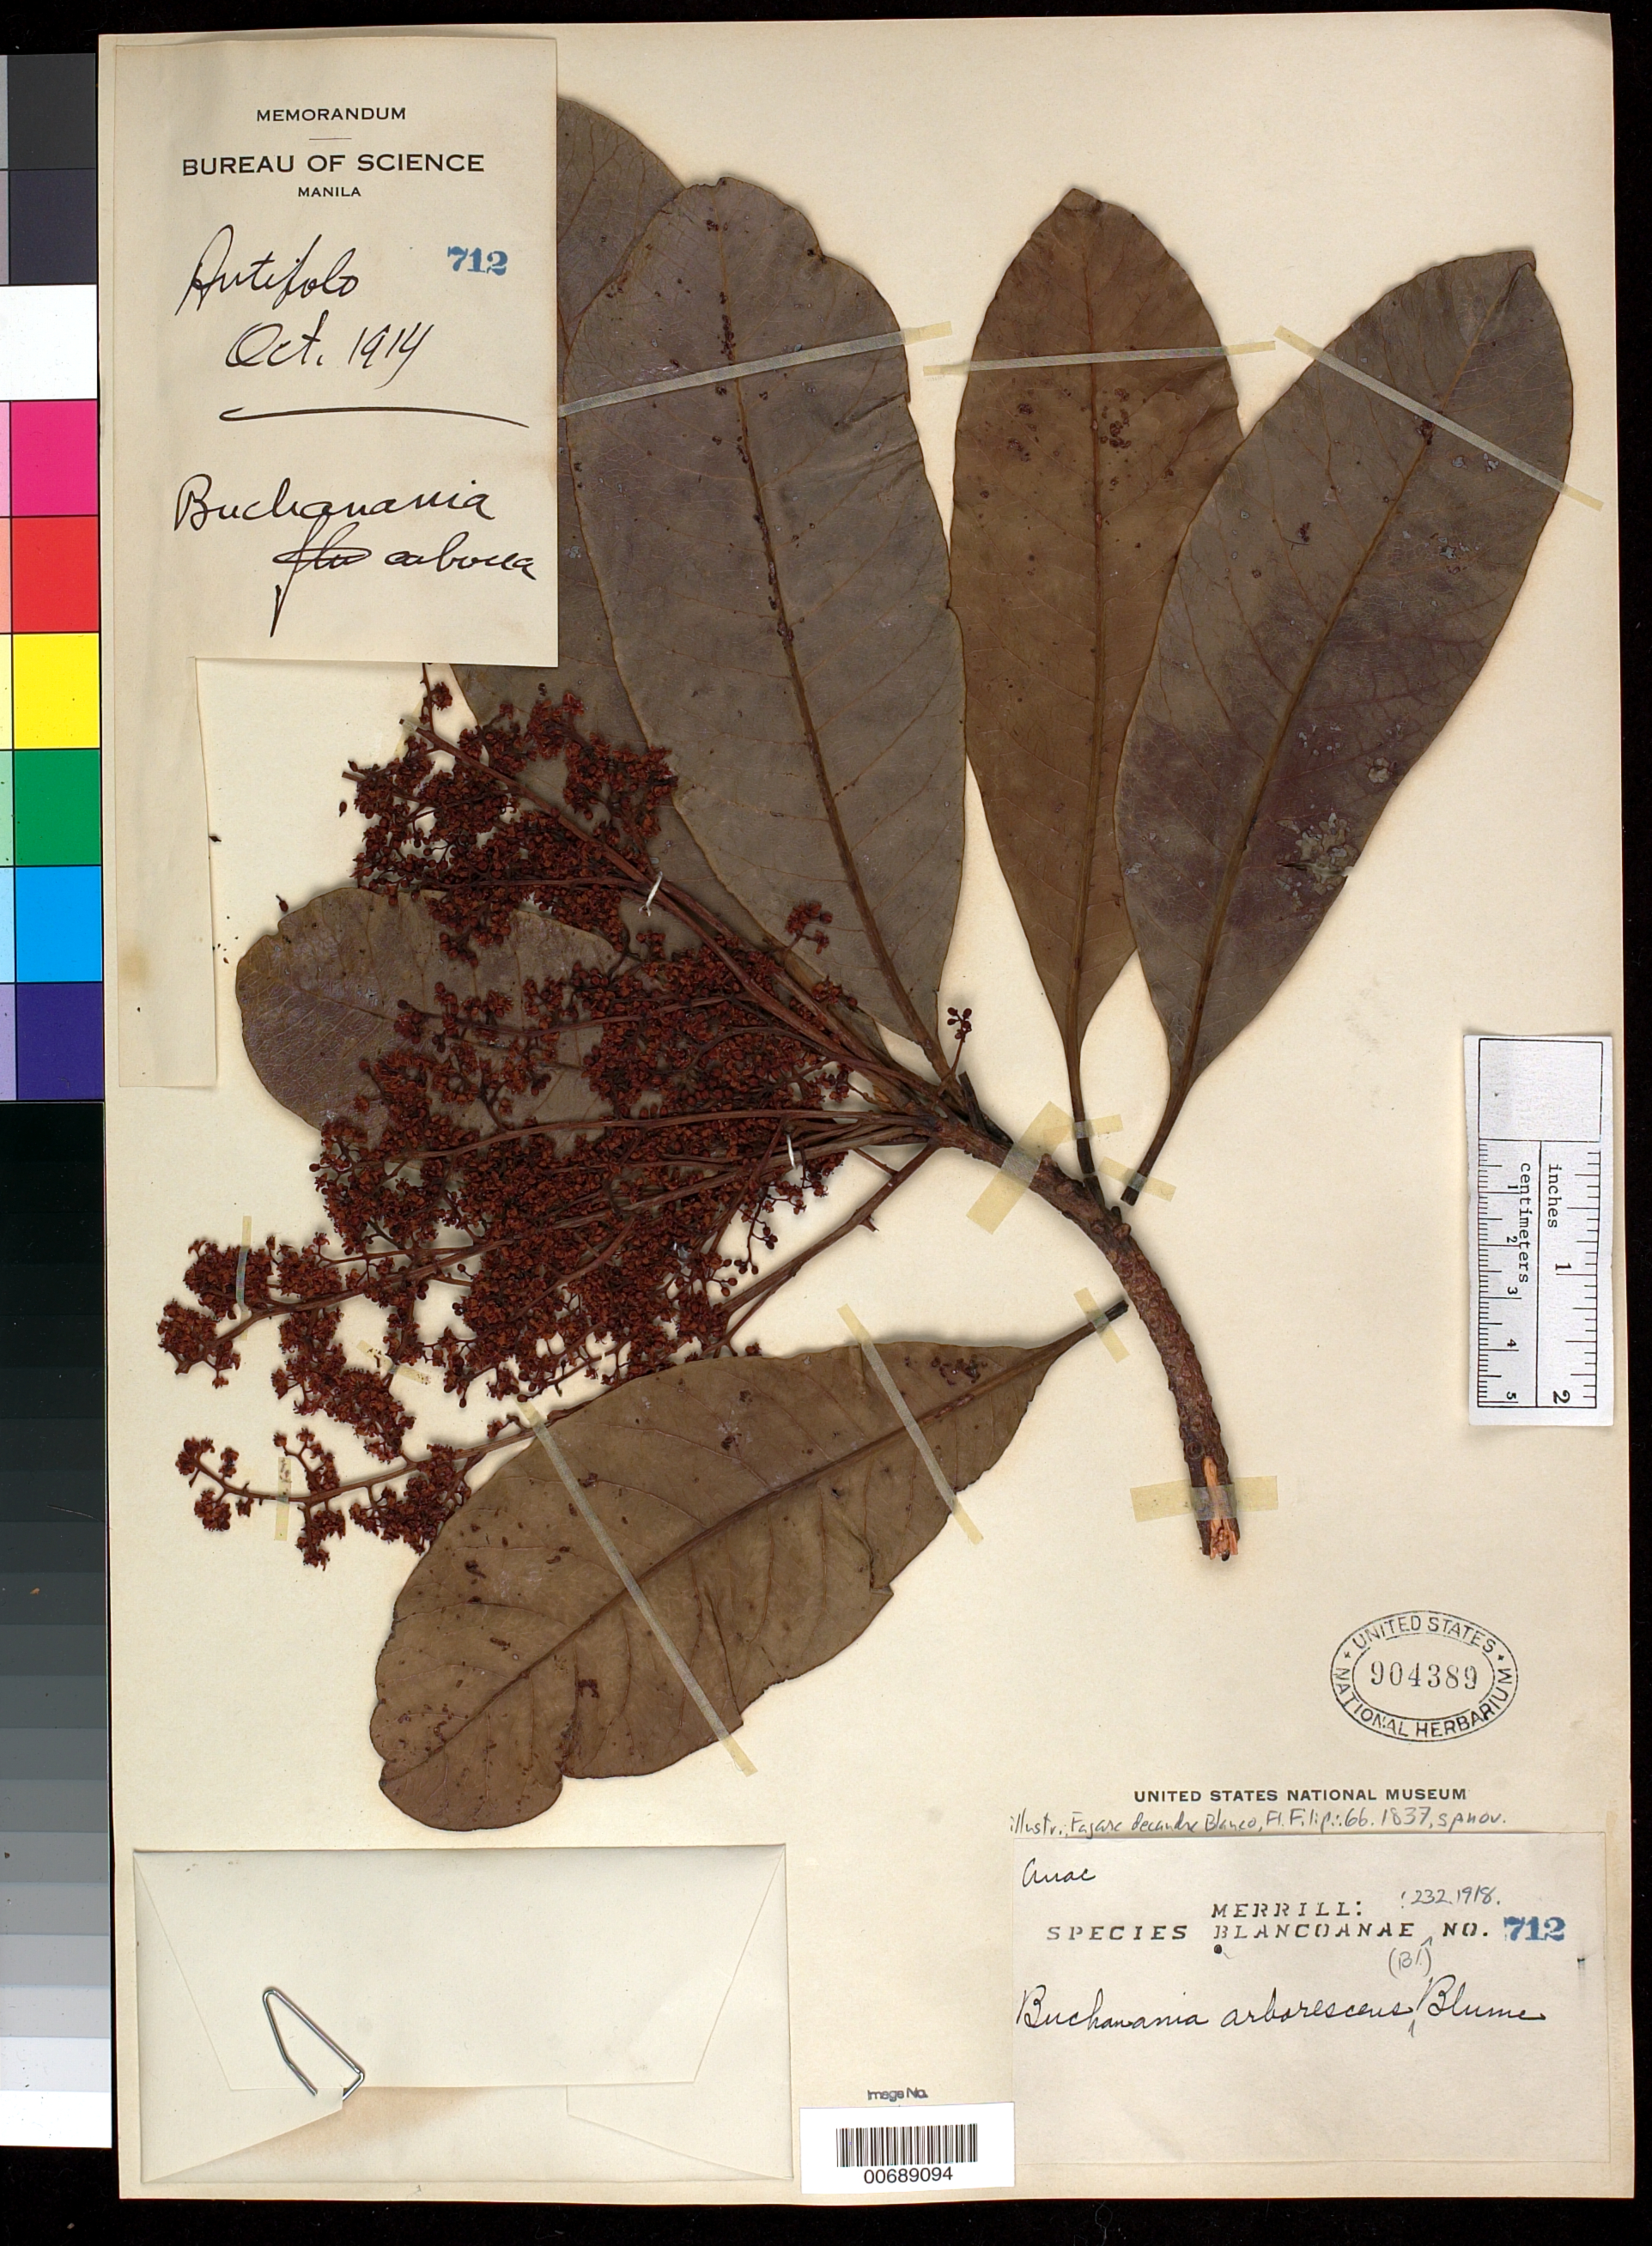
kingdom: Plantae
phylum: Tracheophyta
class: Magnoliopsida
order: Sapindales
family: Anacardiaceae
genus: Buchanania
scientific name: Buchanania arborescens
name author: (Blume) Blume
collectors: M. Ramos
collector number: Sp. Blancoan. 0712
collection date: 1913-10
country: Philippines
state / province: Calabarzon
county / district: Rizal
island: Luzon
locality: Antipolo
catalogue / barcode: US 904389